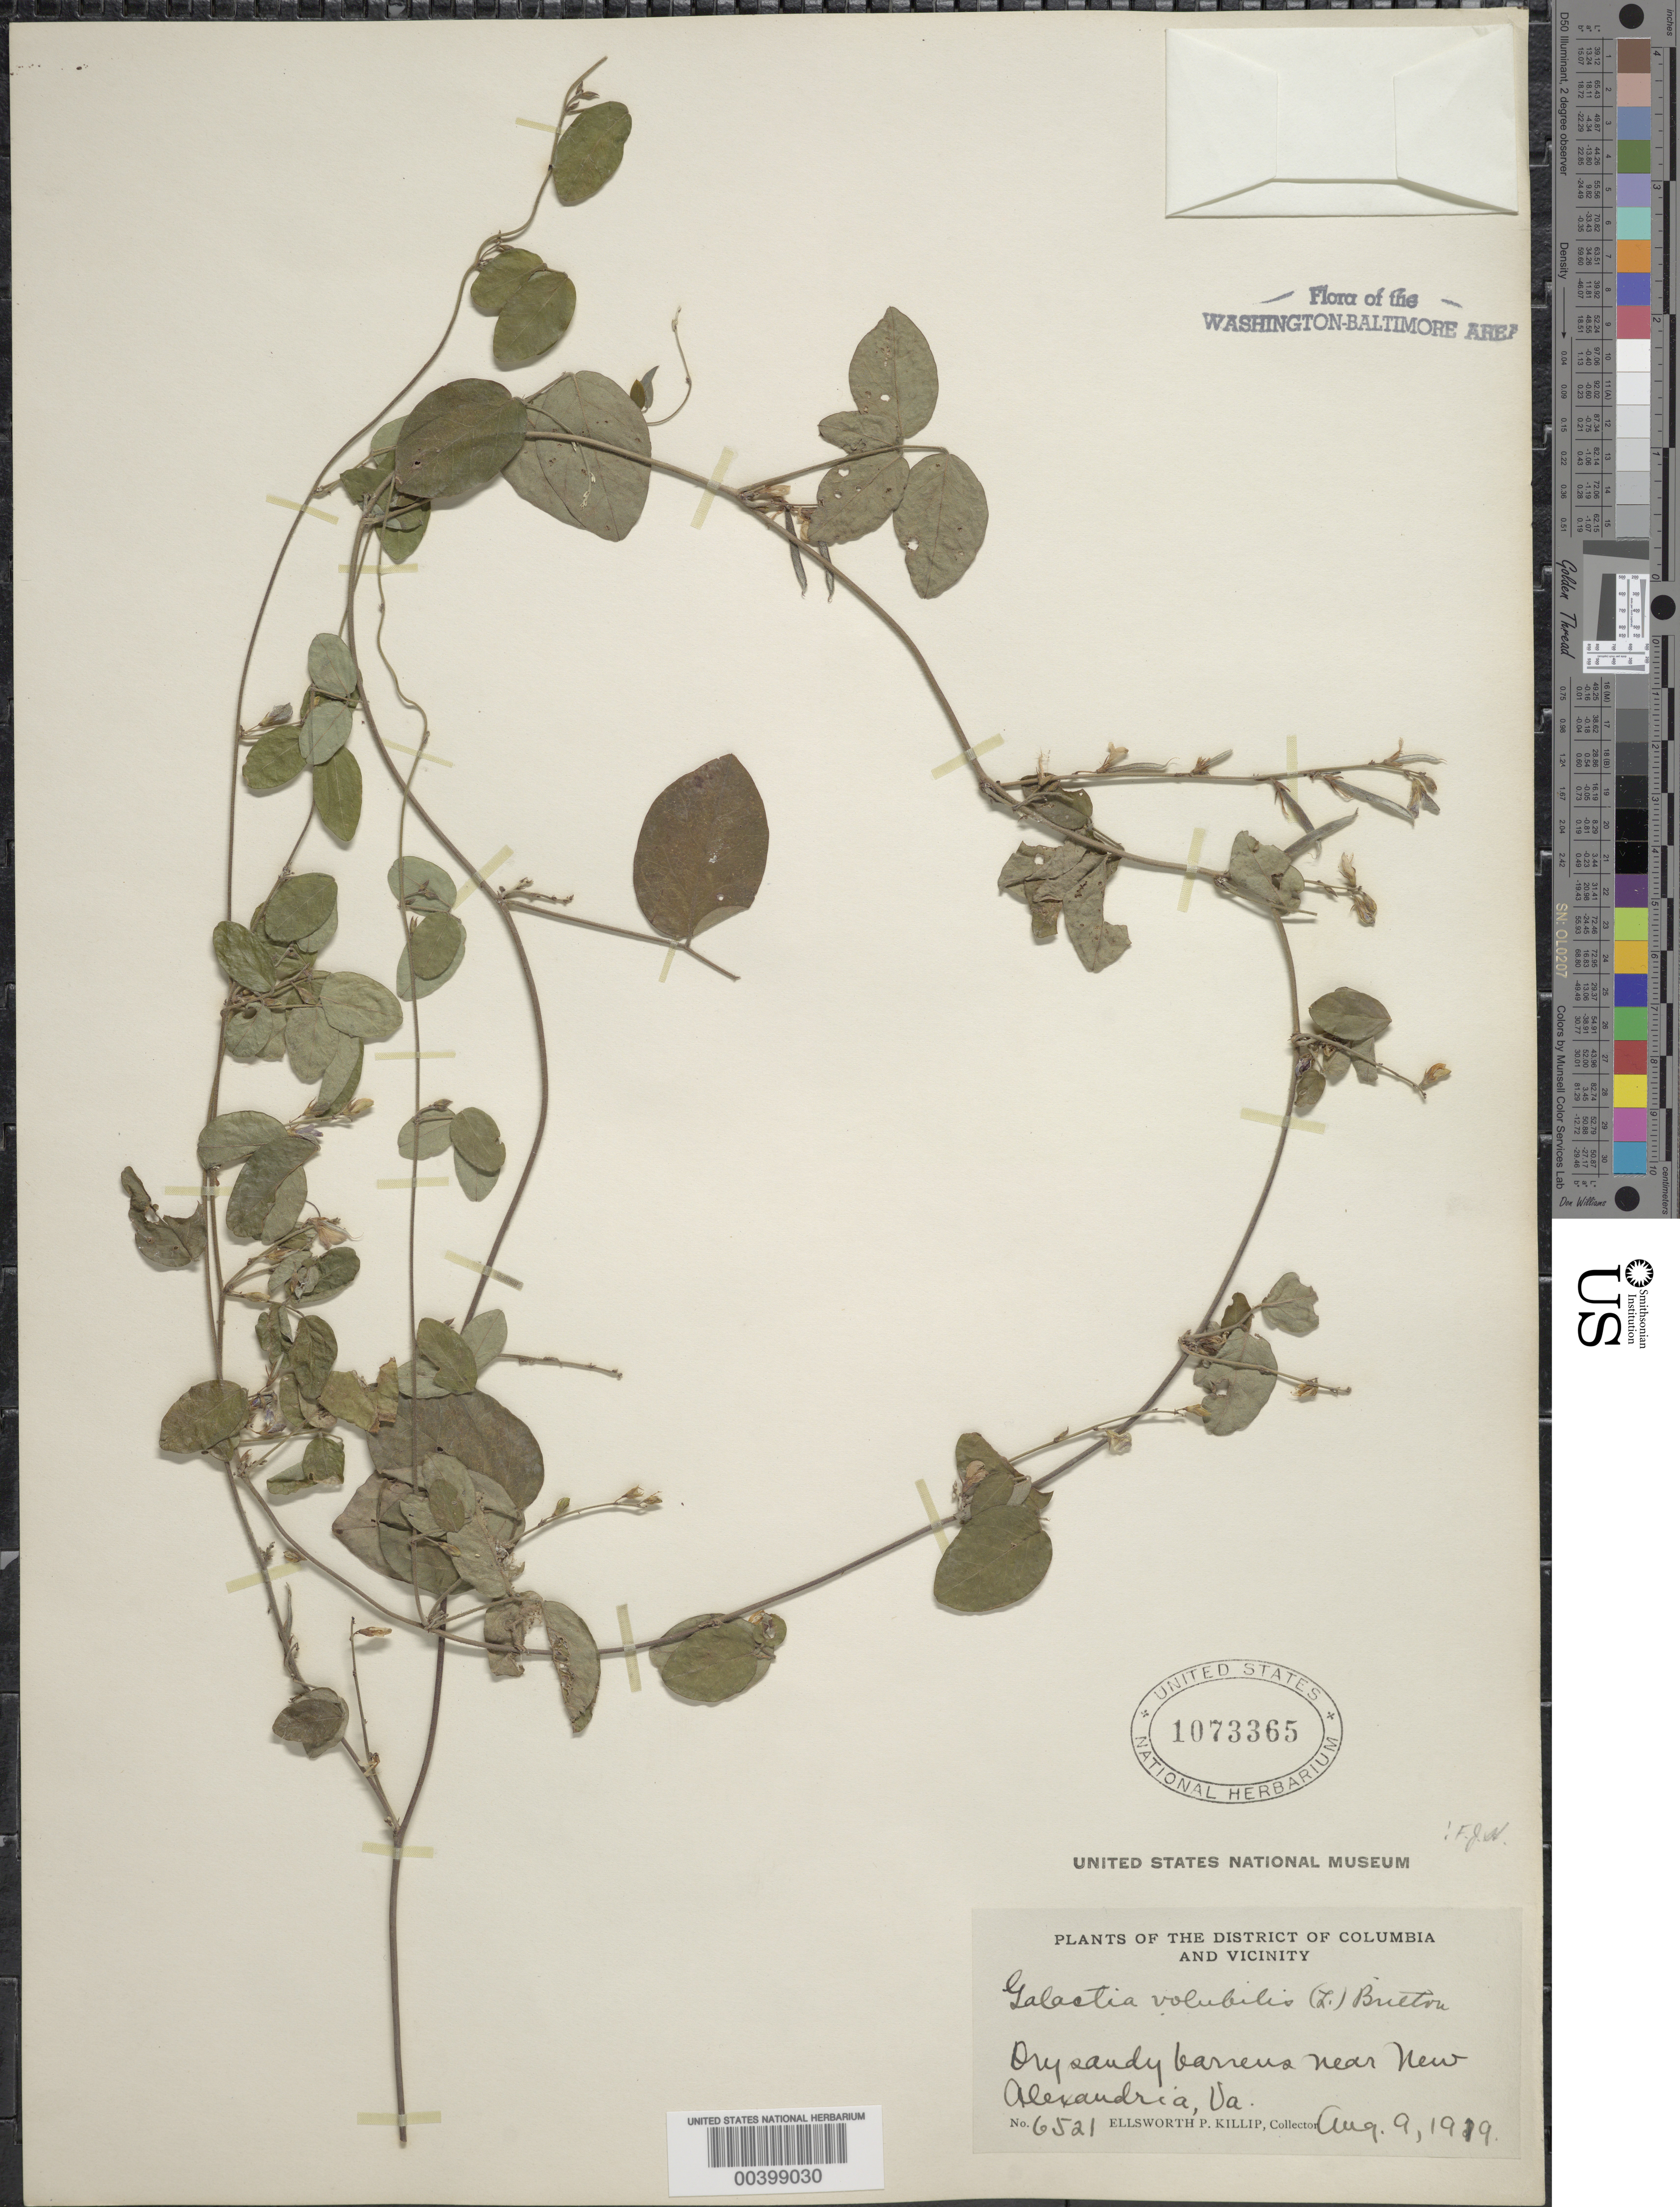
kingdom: Plantae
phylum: Tracheophyta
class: Magnoliopsida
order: Fabales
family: Fabaceae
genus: Galactia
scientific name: Galactia volubilis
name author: (L.) Britton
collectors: E. P. Killip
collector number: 6521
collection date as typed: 09 Aug 1919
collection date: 1919-08-09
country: United States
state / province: Virginia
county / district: Fairfax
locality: Near New Alexandria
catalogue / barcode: US 1073365